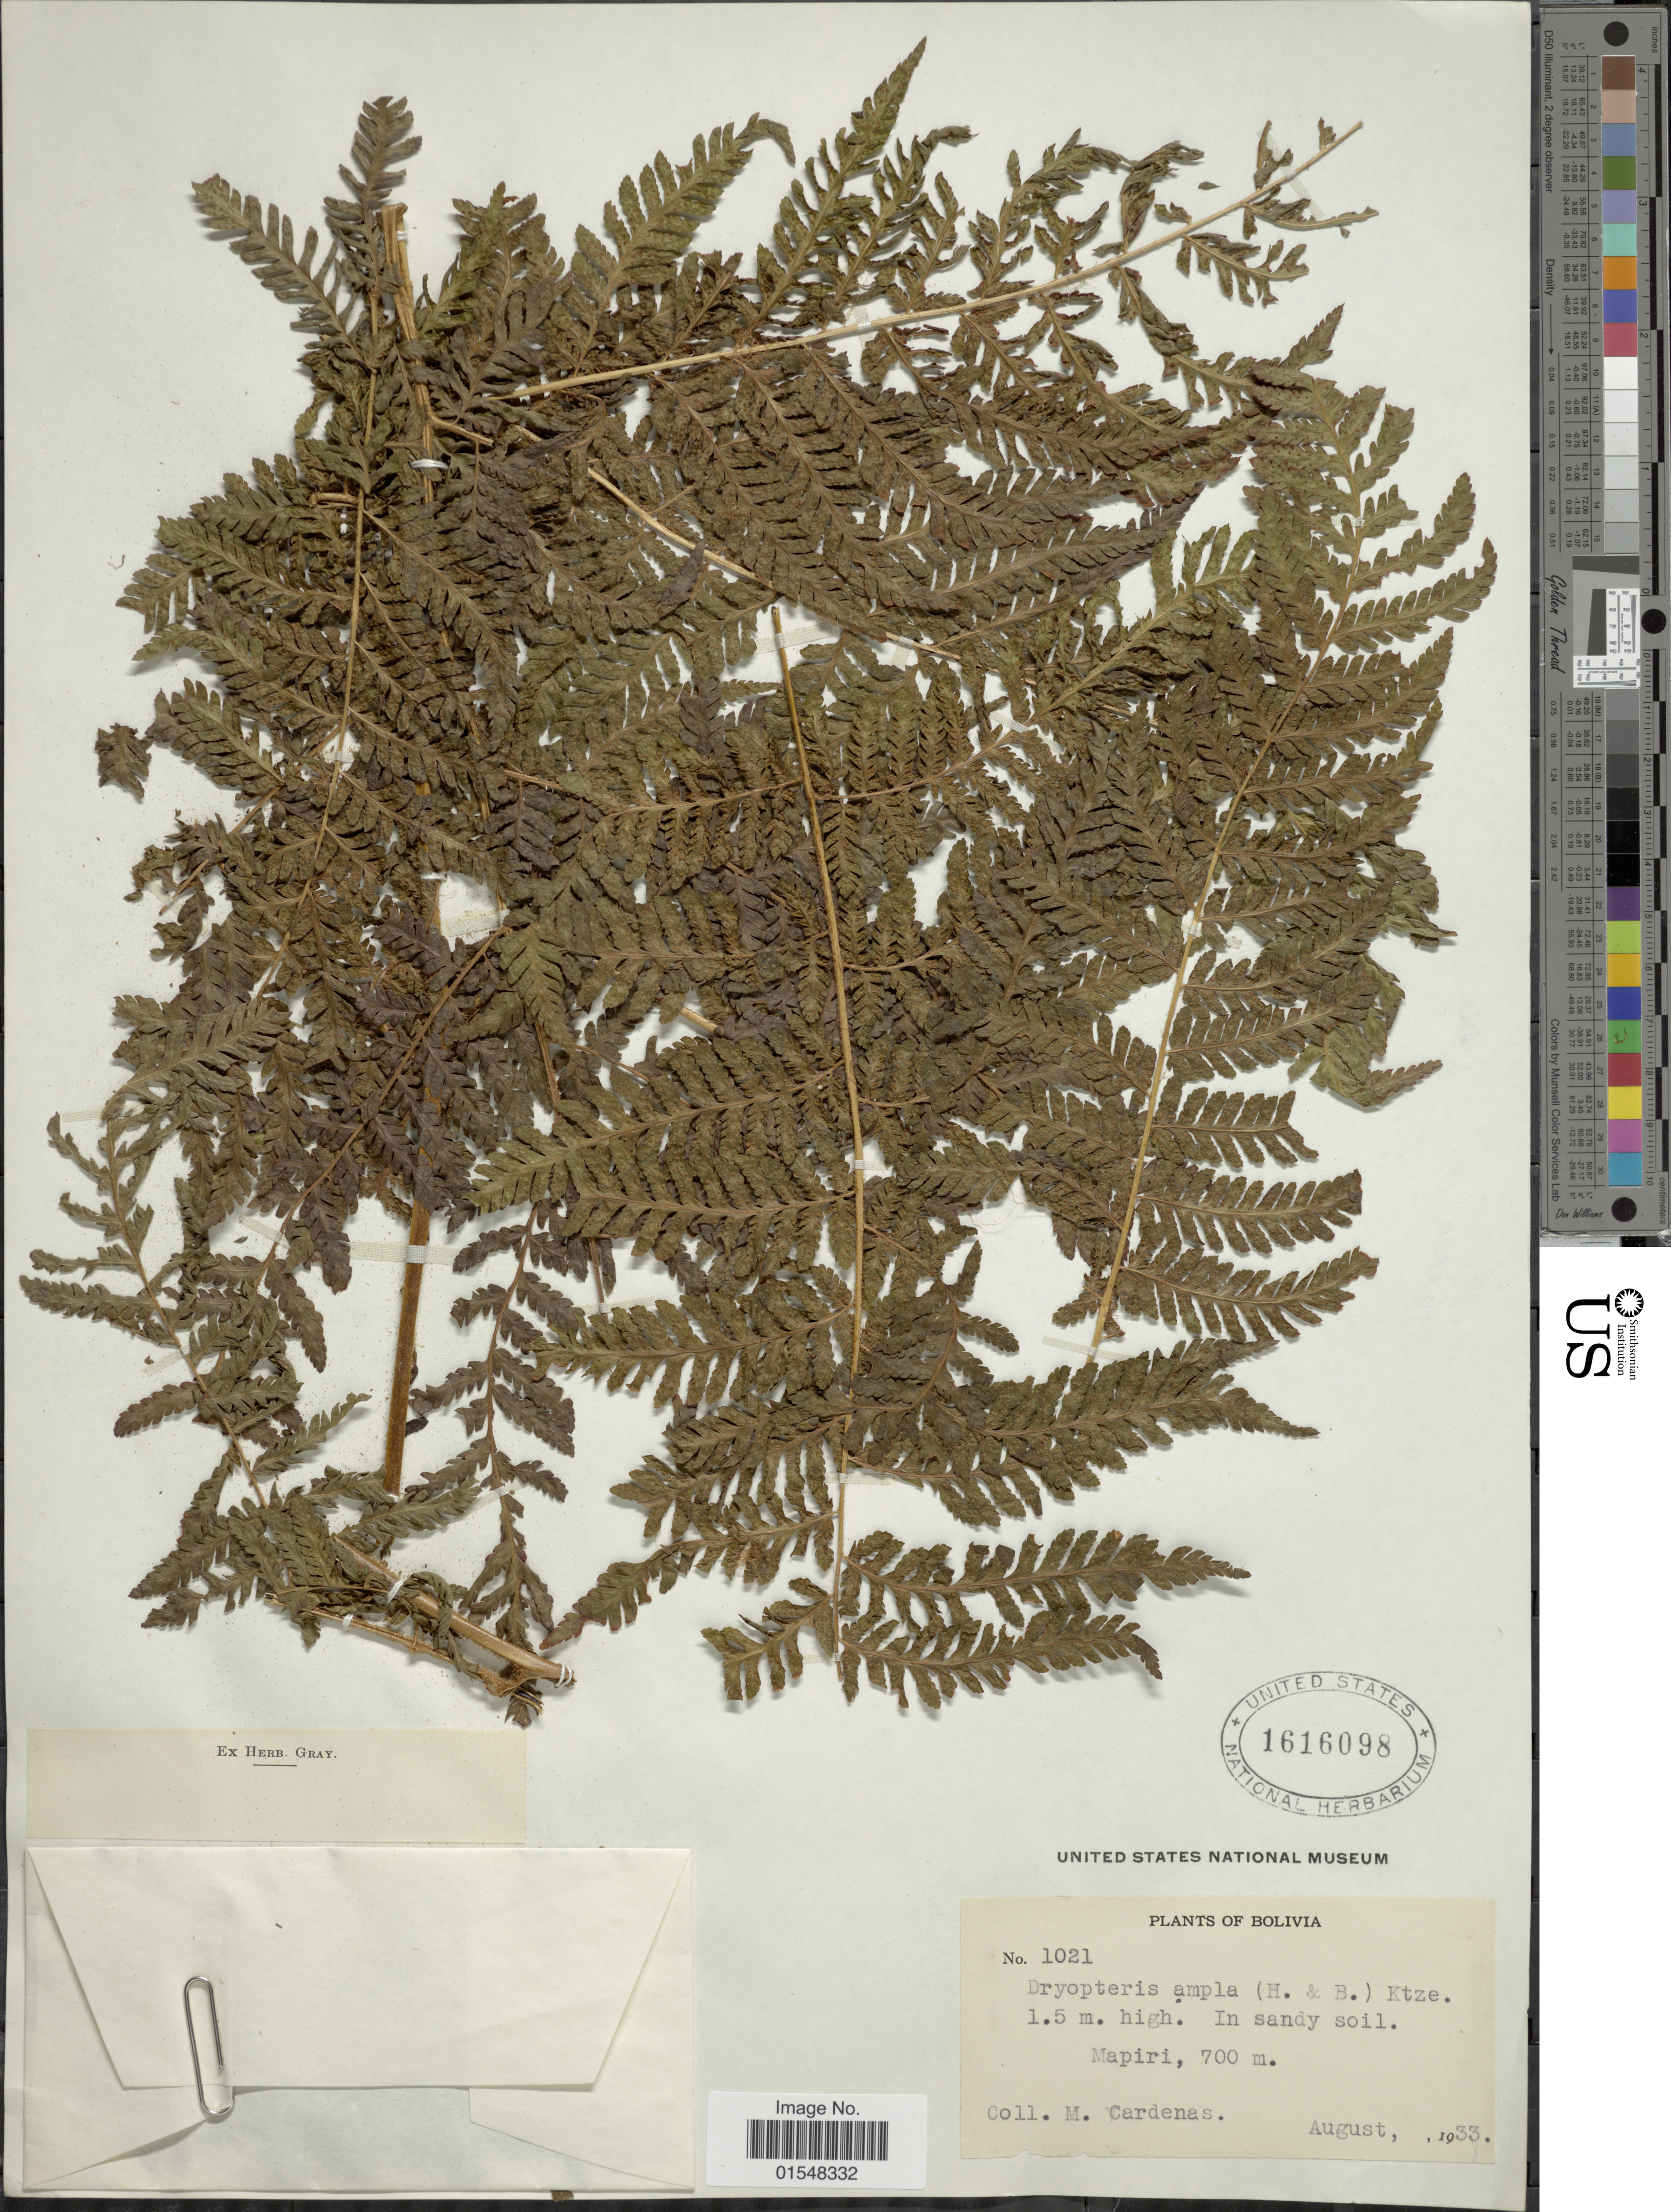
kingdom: Plantae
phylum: Tracheophyta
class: Polypodiopsida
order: Polypodiales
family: Dryopteridaceae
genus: Ctenitis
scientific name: Ctenitis sloanei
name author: (Poepp. ex Spreng.) C.V. Morton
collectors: M. Cárdenas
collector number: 1021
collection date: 1933-08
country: Bolivia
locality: Mapiri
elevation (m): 700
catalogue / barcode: US 1616098